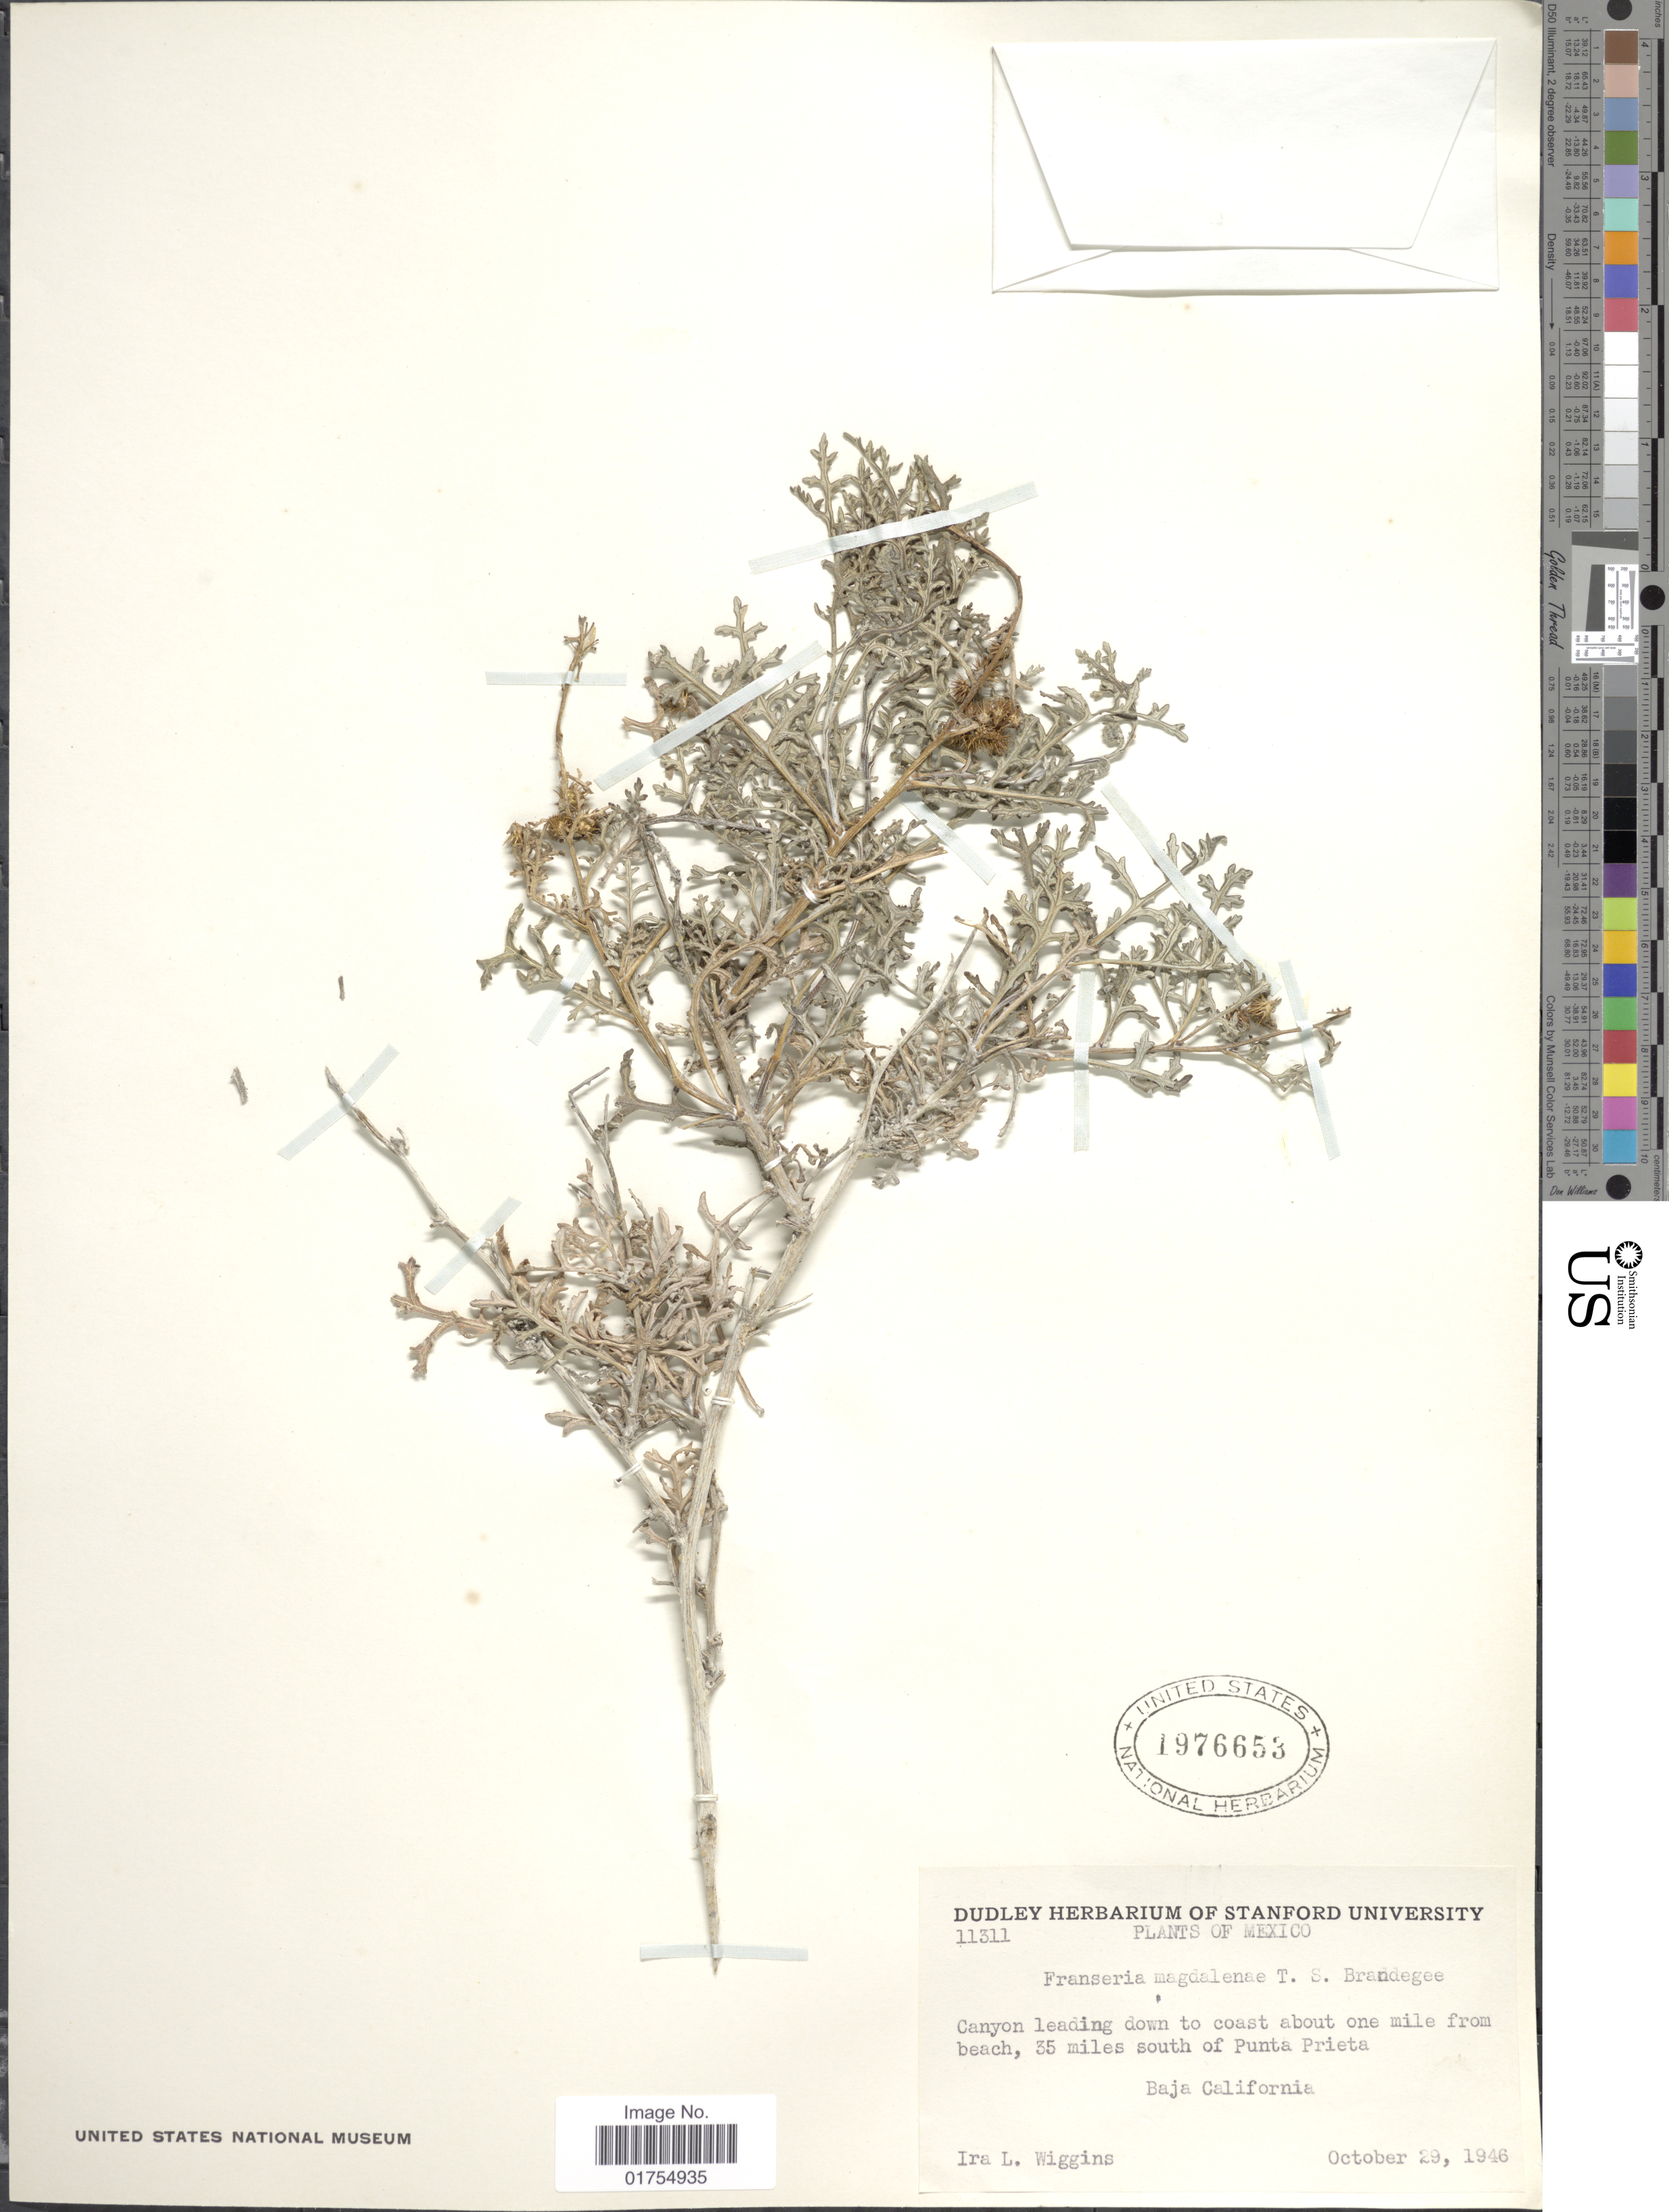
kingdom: Plantae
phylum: Tracheophyta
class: Magnoliopsida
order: Asterales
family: Asteraceae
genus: Franseria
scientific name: Franseria magdalenae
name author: Brandegee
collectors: I. L. Wiggins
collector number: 11311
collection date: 1946-10-29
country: Mexico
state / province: Baja California Norte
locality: About one mile from beach, 35 miles south of Punta Prieta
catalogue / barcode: US 1976653